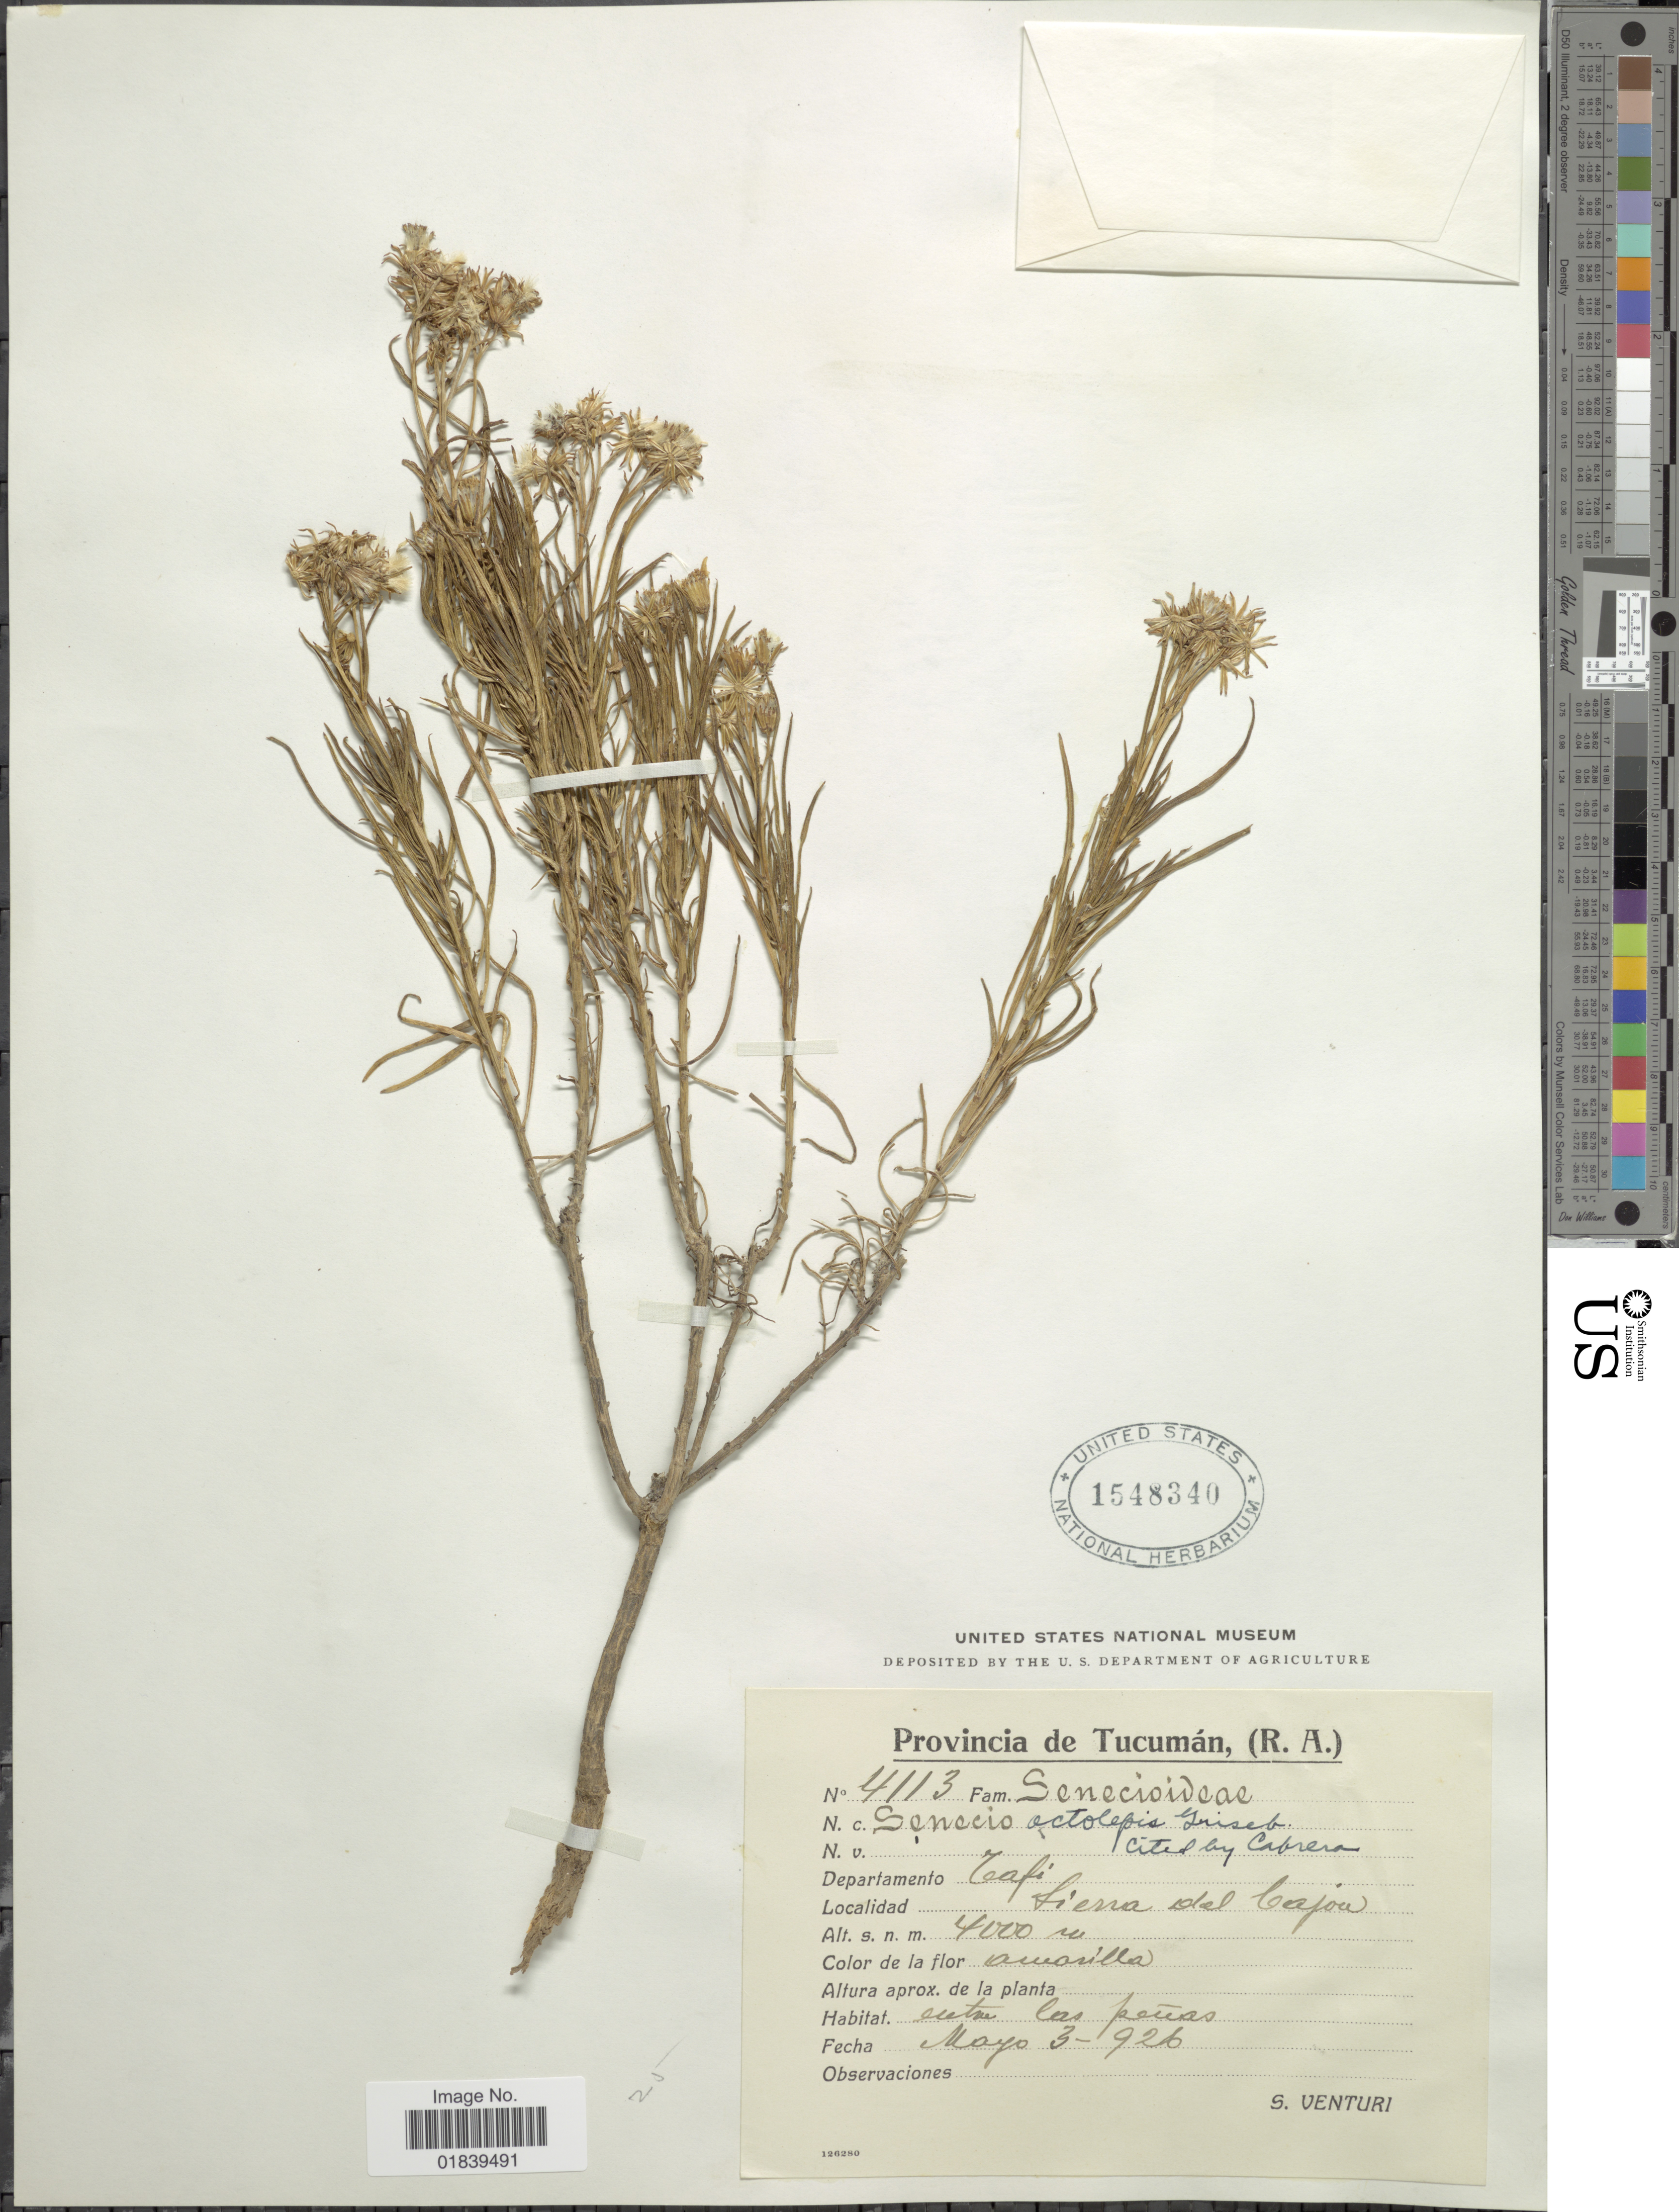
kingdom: Plantae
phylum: Tracheophyta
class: Magnoliopsida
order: Asterales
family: Asteraceae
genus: Senecio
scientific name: Senecio octolepis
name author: Griseb.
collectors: S. Venturi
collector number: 4113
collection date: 1926-05-03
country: Argentina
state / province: Tucuman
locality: Provincia de Tucuman, (R. A). Departamento Tafi. Sierra del Cajou.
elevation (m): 4000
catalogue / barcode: US 1548340